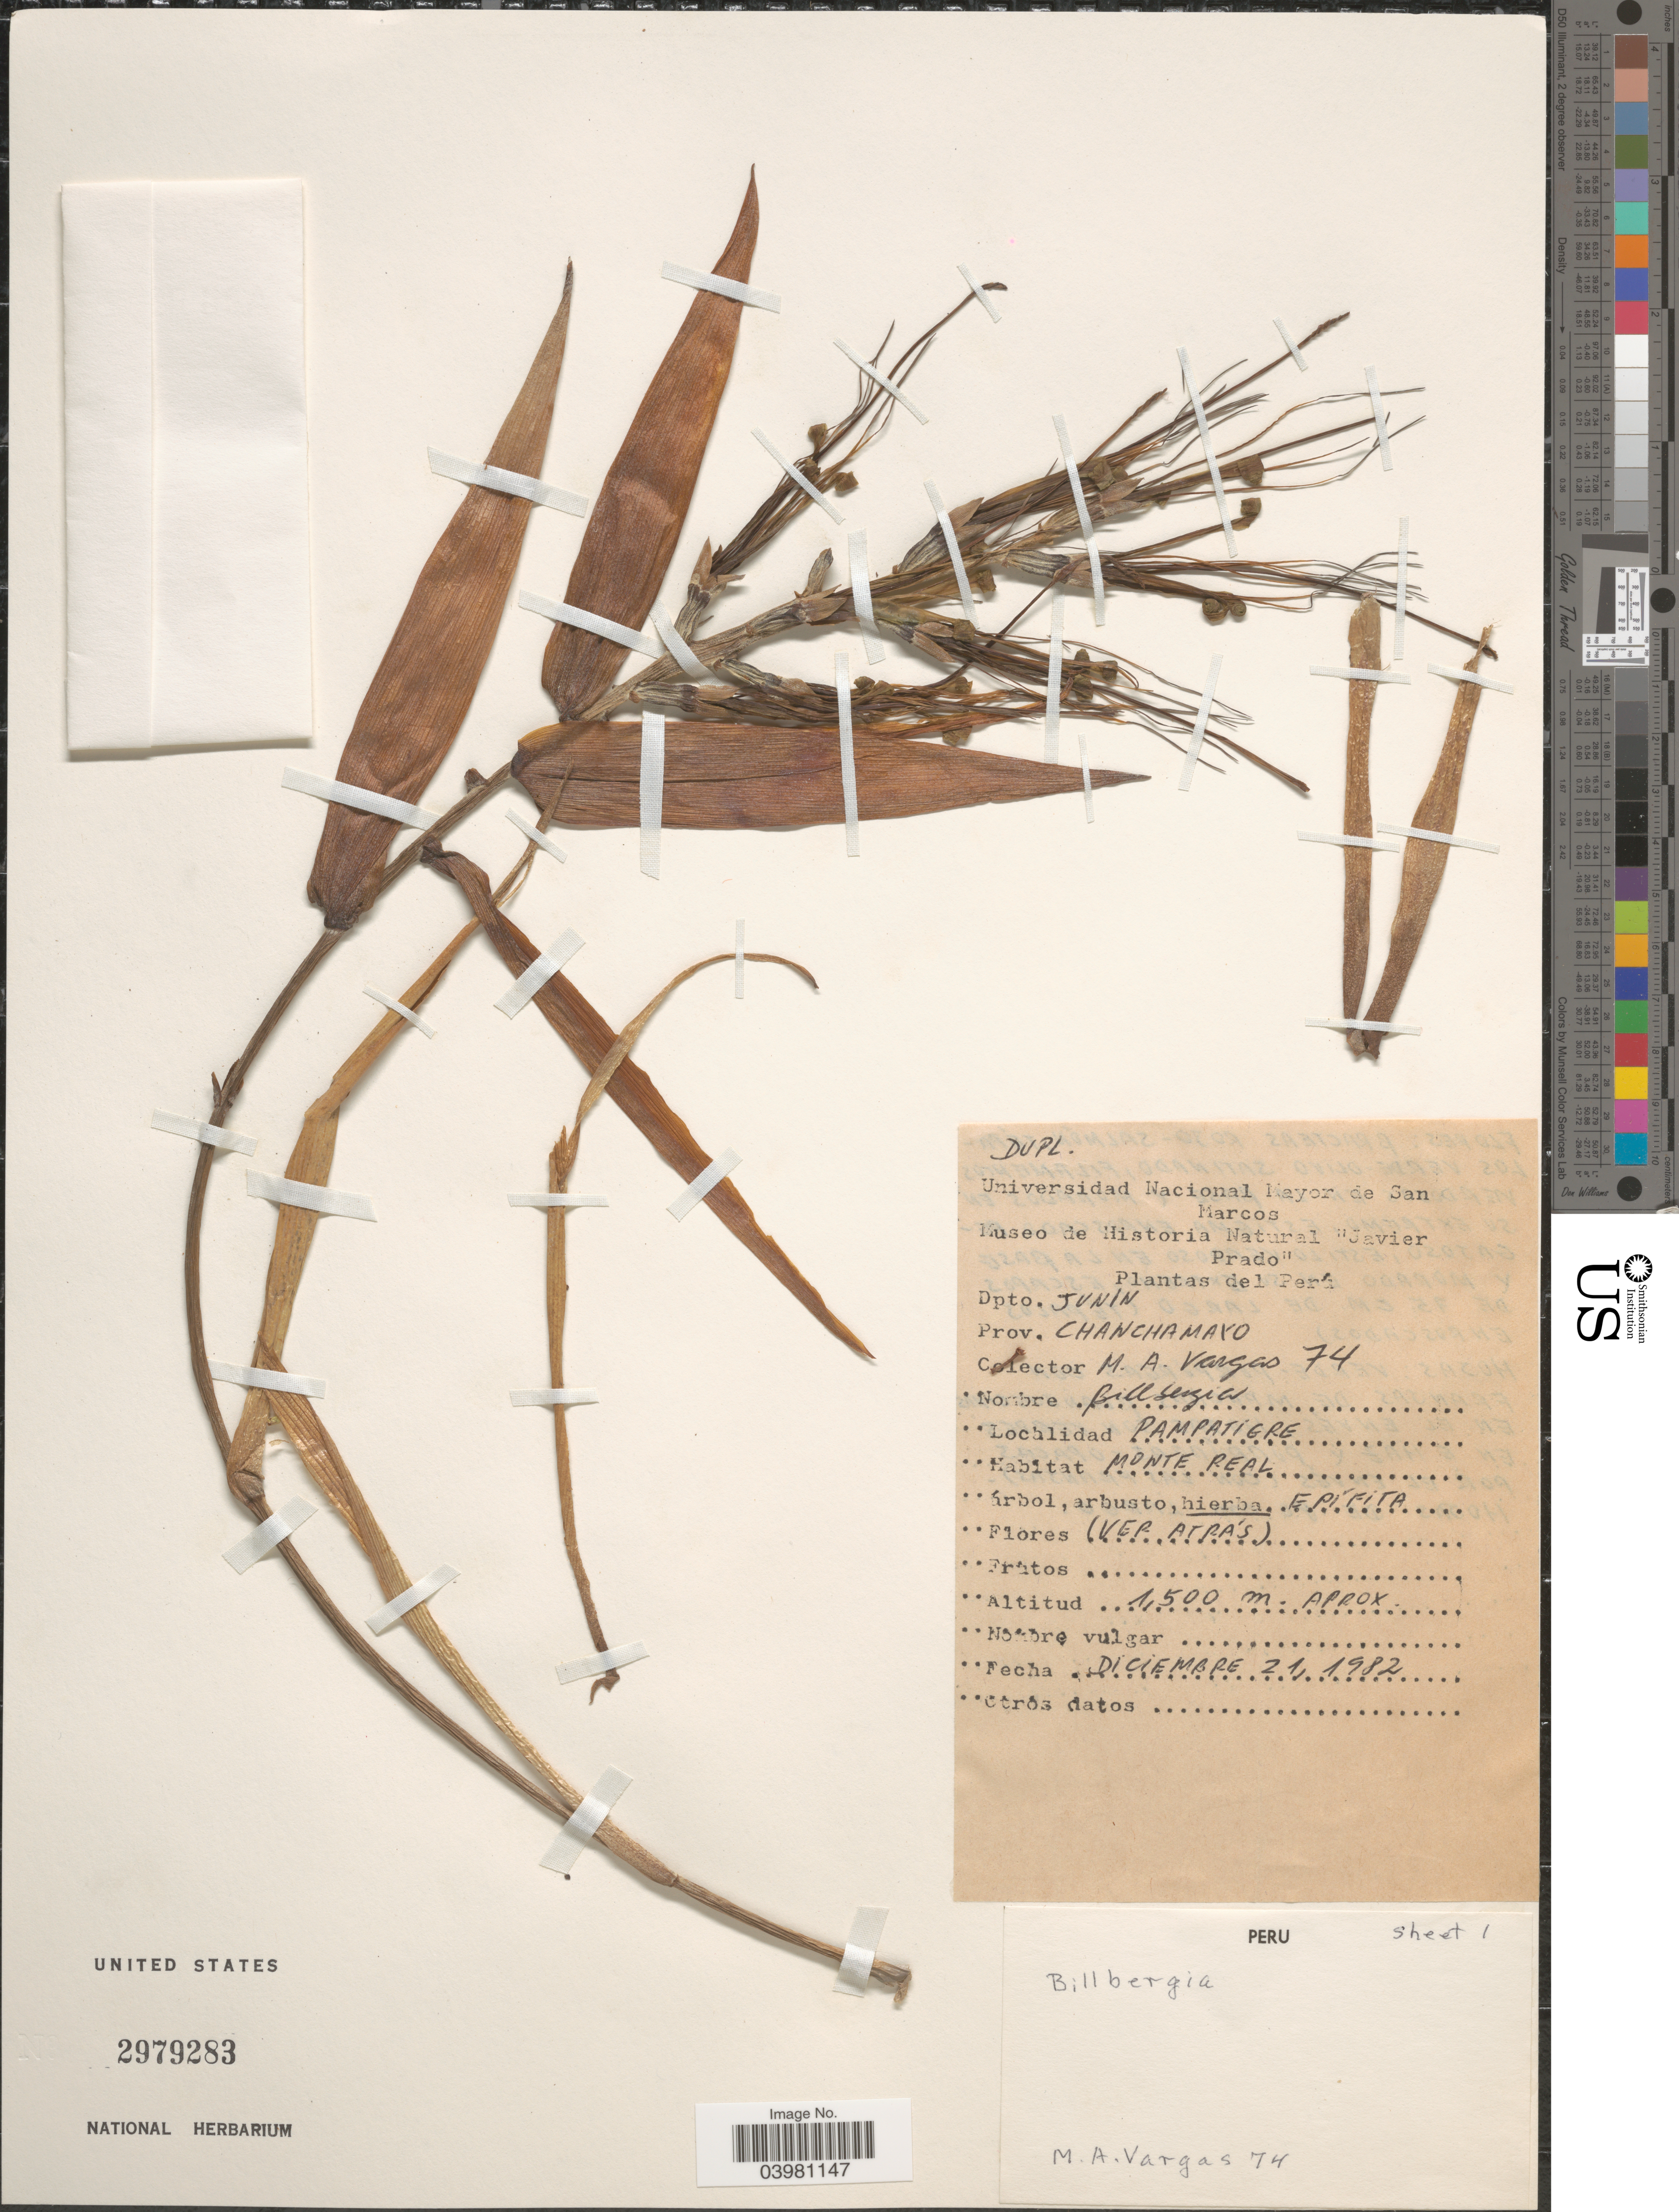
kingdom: Plantae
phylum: Tracheophyta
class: Liliopsida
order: Poales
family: Bromeliaceae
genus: Billbergia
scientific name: Billbergia sp.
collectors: M. Vargas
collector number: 74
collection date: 1982-12-21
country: Peru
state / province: Junín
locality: Dpto. Junín. Prov. Chanhamayo. Pampatiere. Monte Real.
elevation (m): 1500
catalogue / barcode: US 2979283